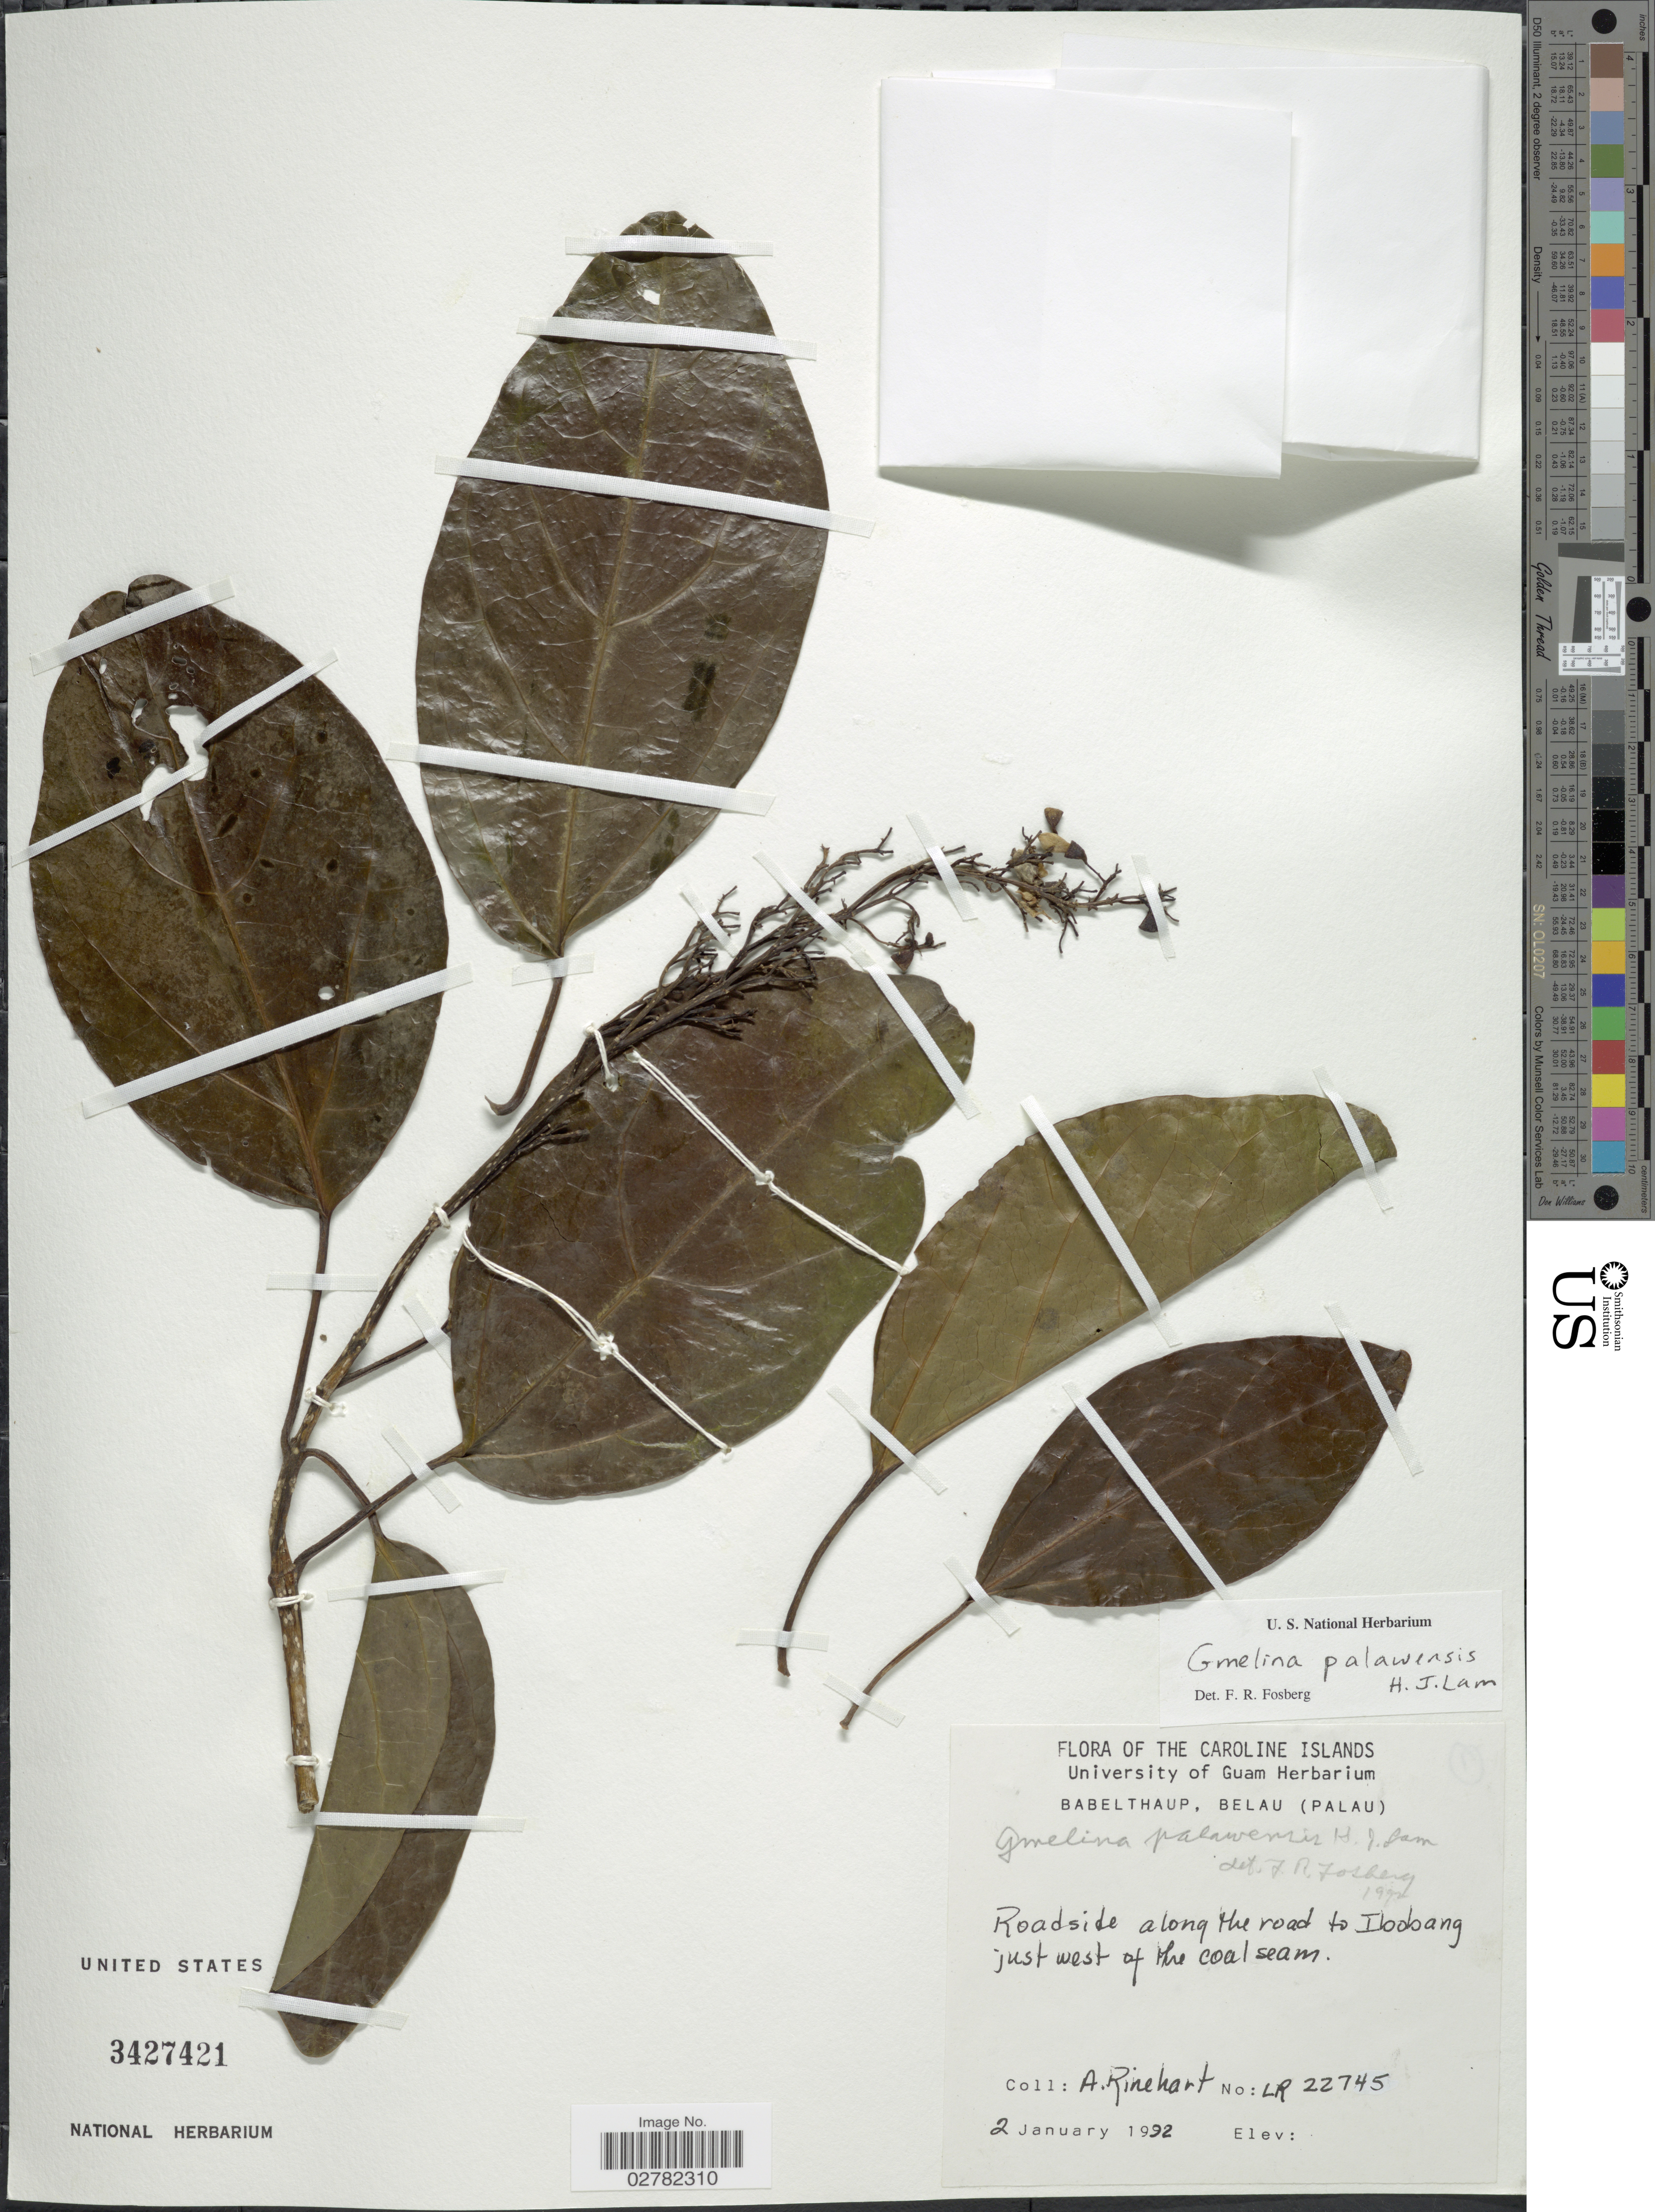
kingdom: Plantae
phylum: Tracheophyta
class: Magnoliopsida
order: Lamiales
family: Lamiaceae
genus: Gmelina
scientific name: Gmelina palawensis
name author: H.J. Lam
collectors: A. Rinehart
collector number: LR22745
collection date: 1992-01-02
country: Palau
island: Babeldaob [Babelthuap]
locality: The Caroline Islands. Babelthaup, (Palau). Roadside along the road to Ibobang just west of the coalseam.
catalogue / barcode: US 3427421